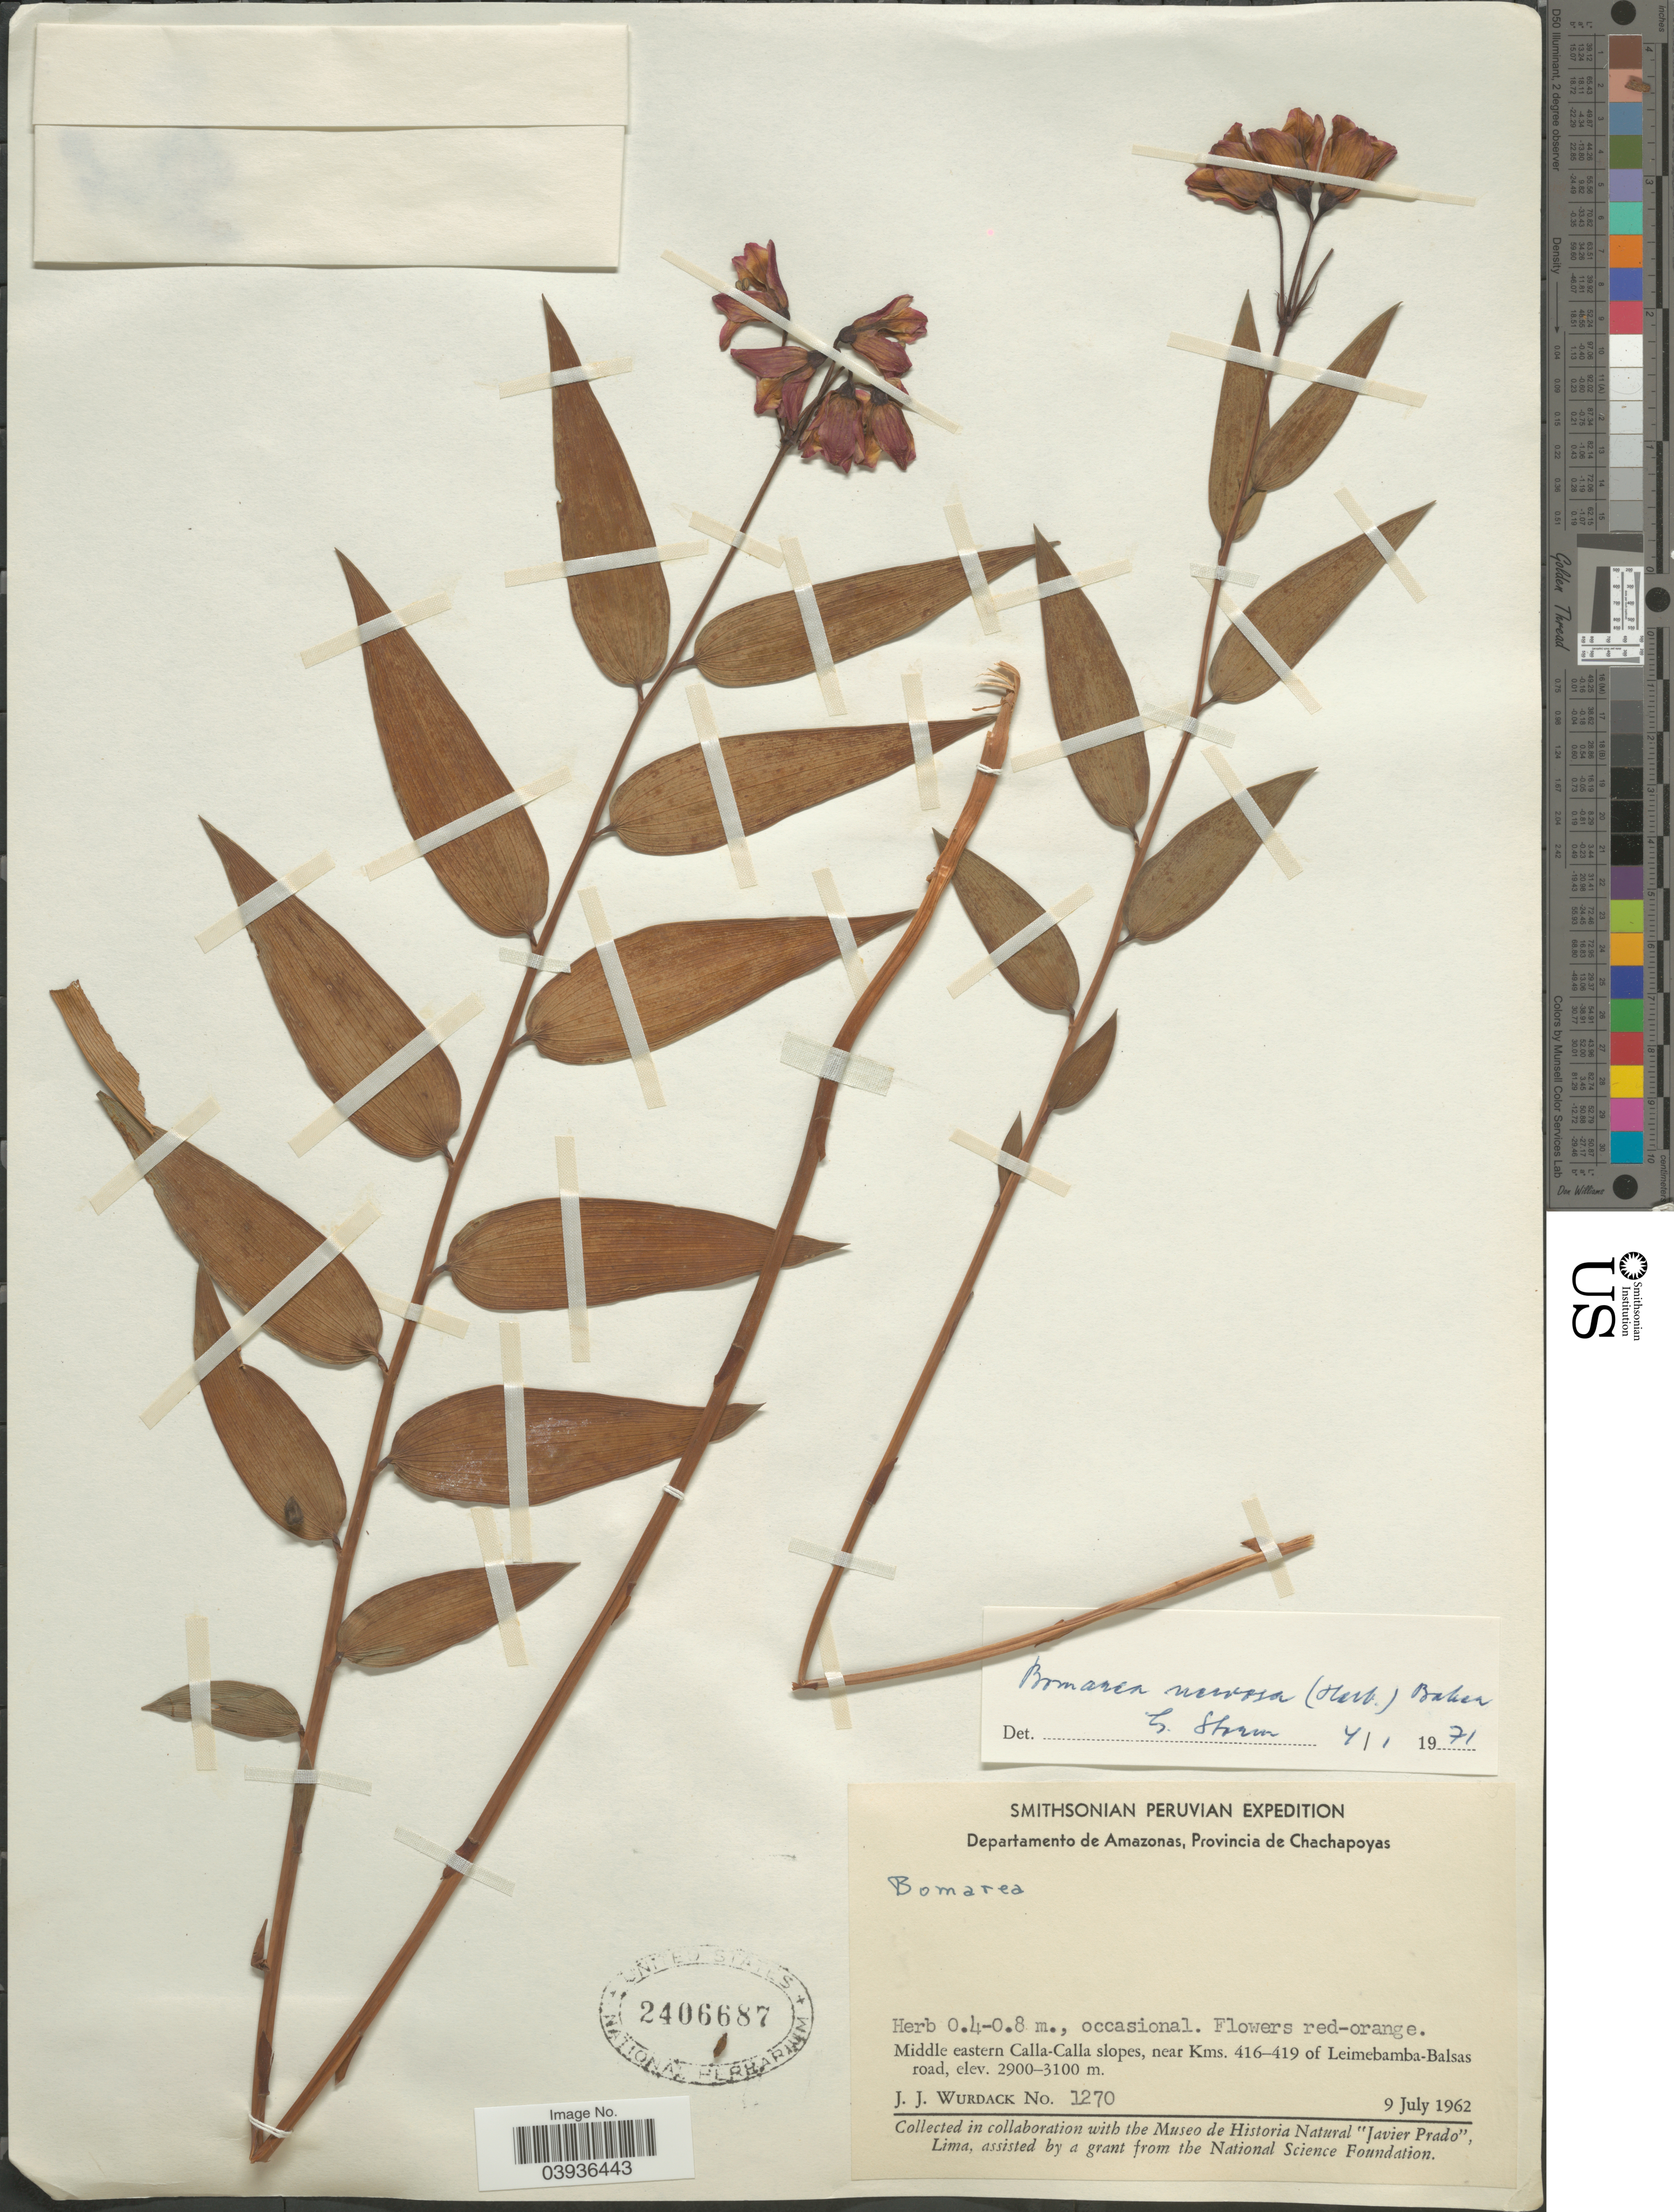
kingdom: Plantae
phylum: Tracheophyta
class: Liliopsida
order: Liliales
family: Alstroemeriaceae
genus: Bomarea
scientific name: Bomarea nervosa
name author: (Herb.) Baker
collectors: J. J. Wurdack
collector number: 1270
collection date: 1962-07-09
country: Peru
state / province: Amazonas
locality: Departamento de Amazonas, Provincia de Chachapoyas. Middle eastern Calla-Calla slopes, near Kms. 416-419 of Leimebamba-Balsas road.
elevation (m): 2900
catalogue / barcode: US 2406687